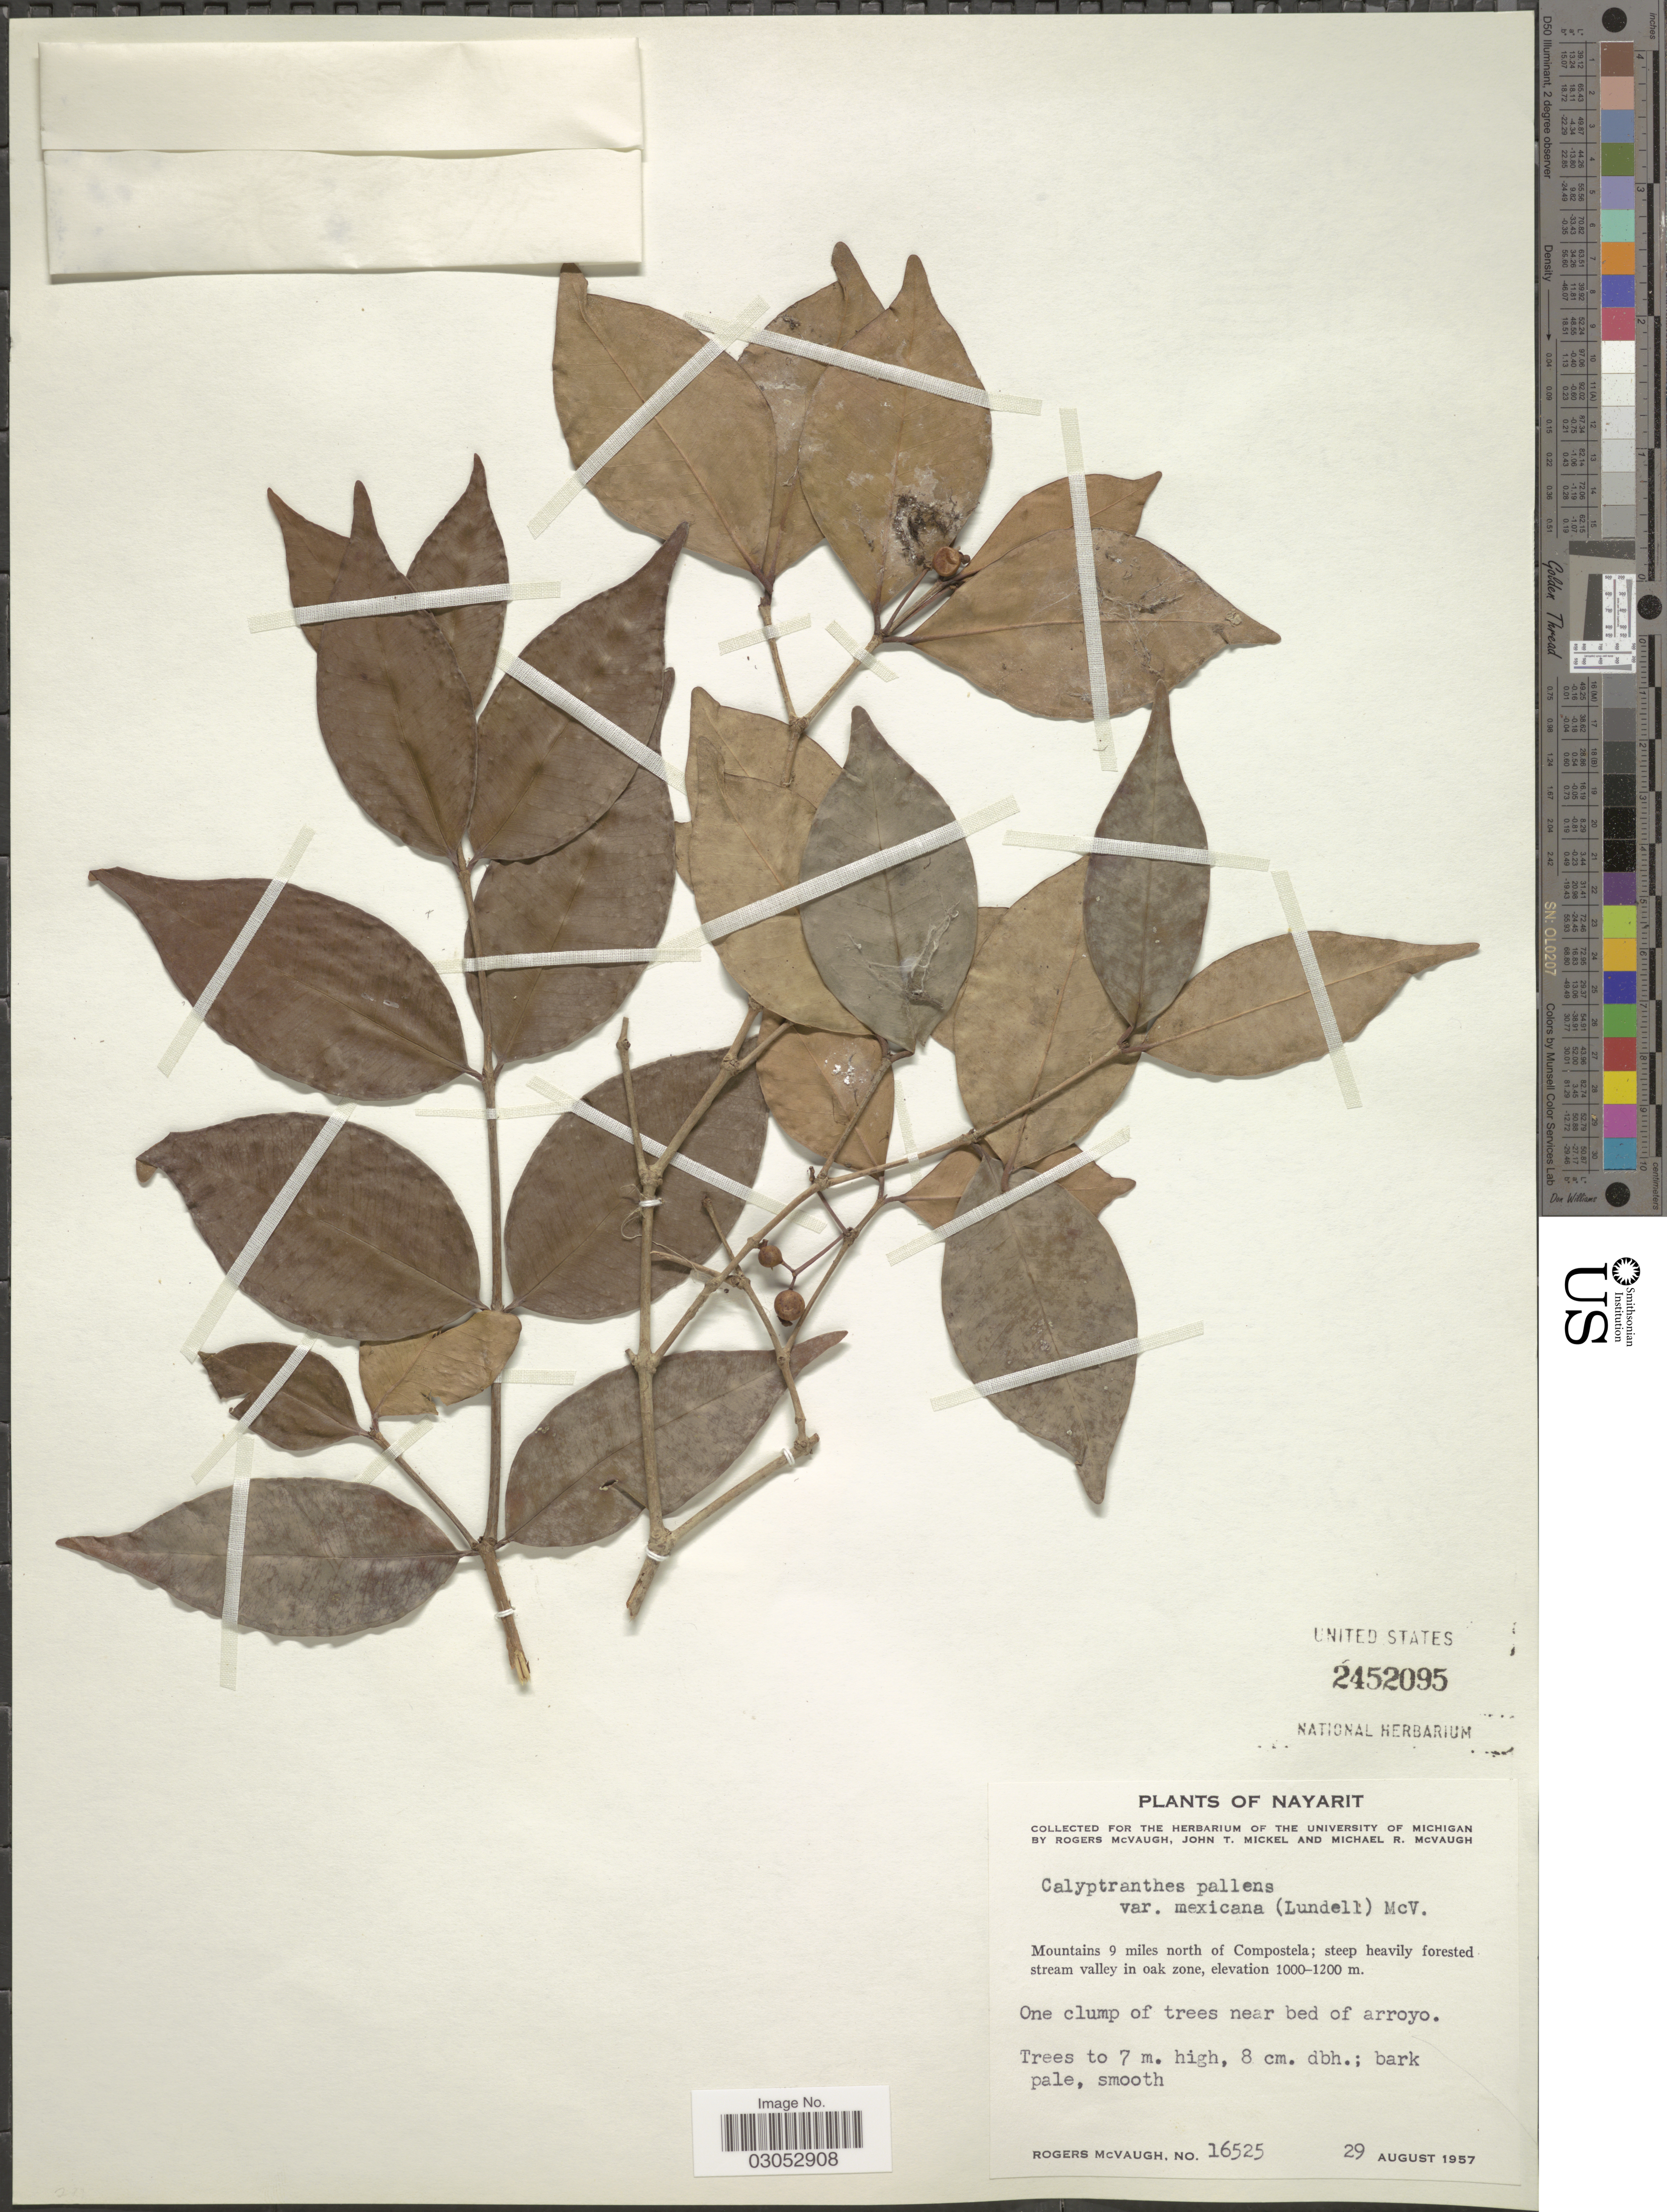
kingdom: Plantae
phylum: Tracheophyta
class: Magnoliopsida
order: Myrtales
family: Myrtaceae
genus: Myrcia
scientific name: Myrcia neopallens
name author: A.R. Lourenço & E. Lucas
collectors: R. McVaugh, J. T. Mickel & M. R. McVaugh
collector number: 16525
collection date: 1957-08-29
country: Mexico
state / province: Nayarit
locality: Mountains 9 miles north of Compostela.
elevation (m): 1000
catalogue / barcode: US 2452095